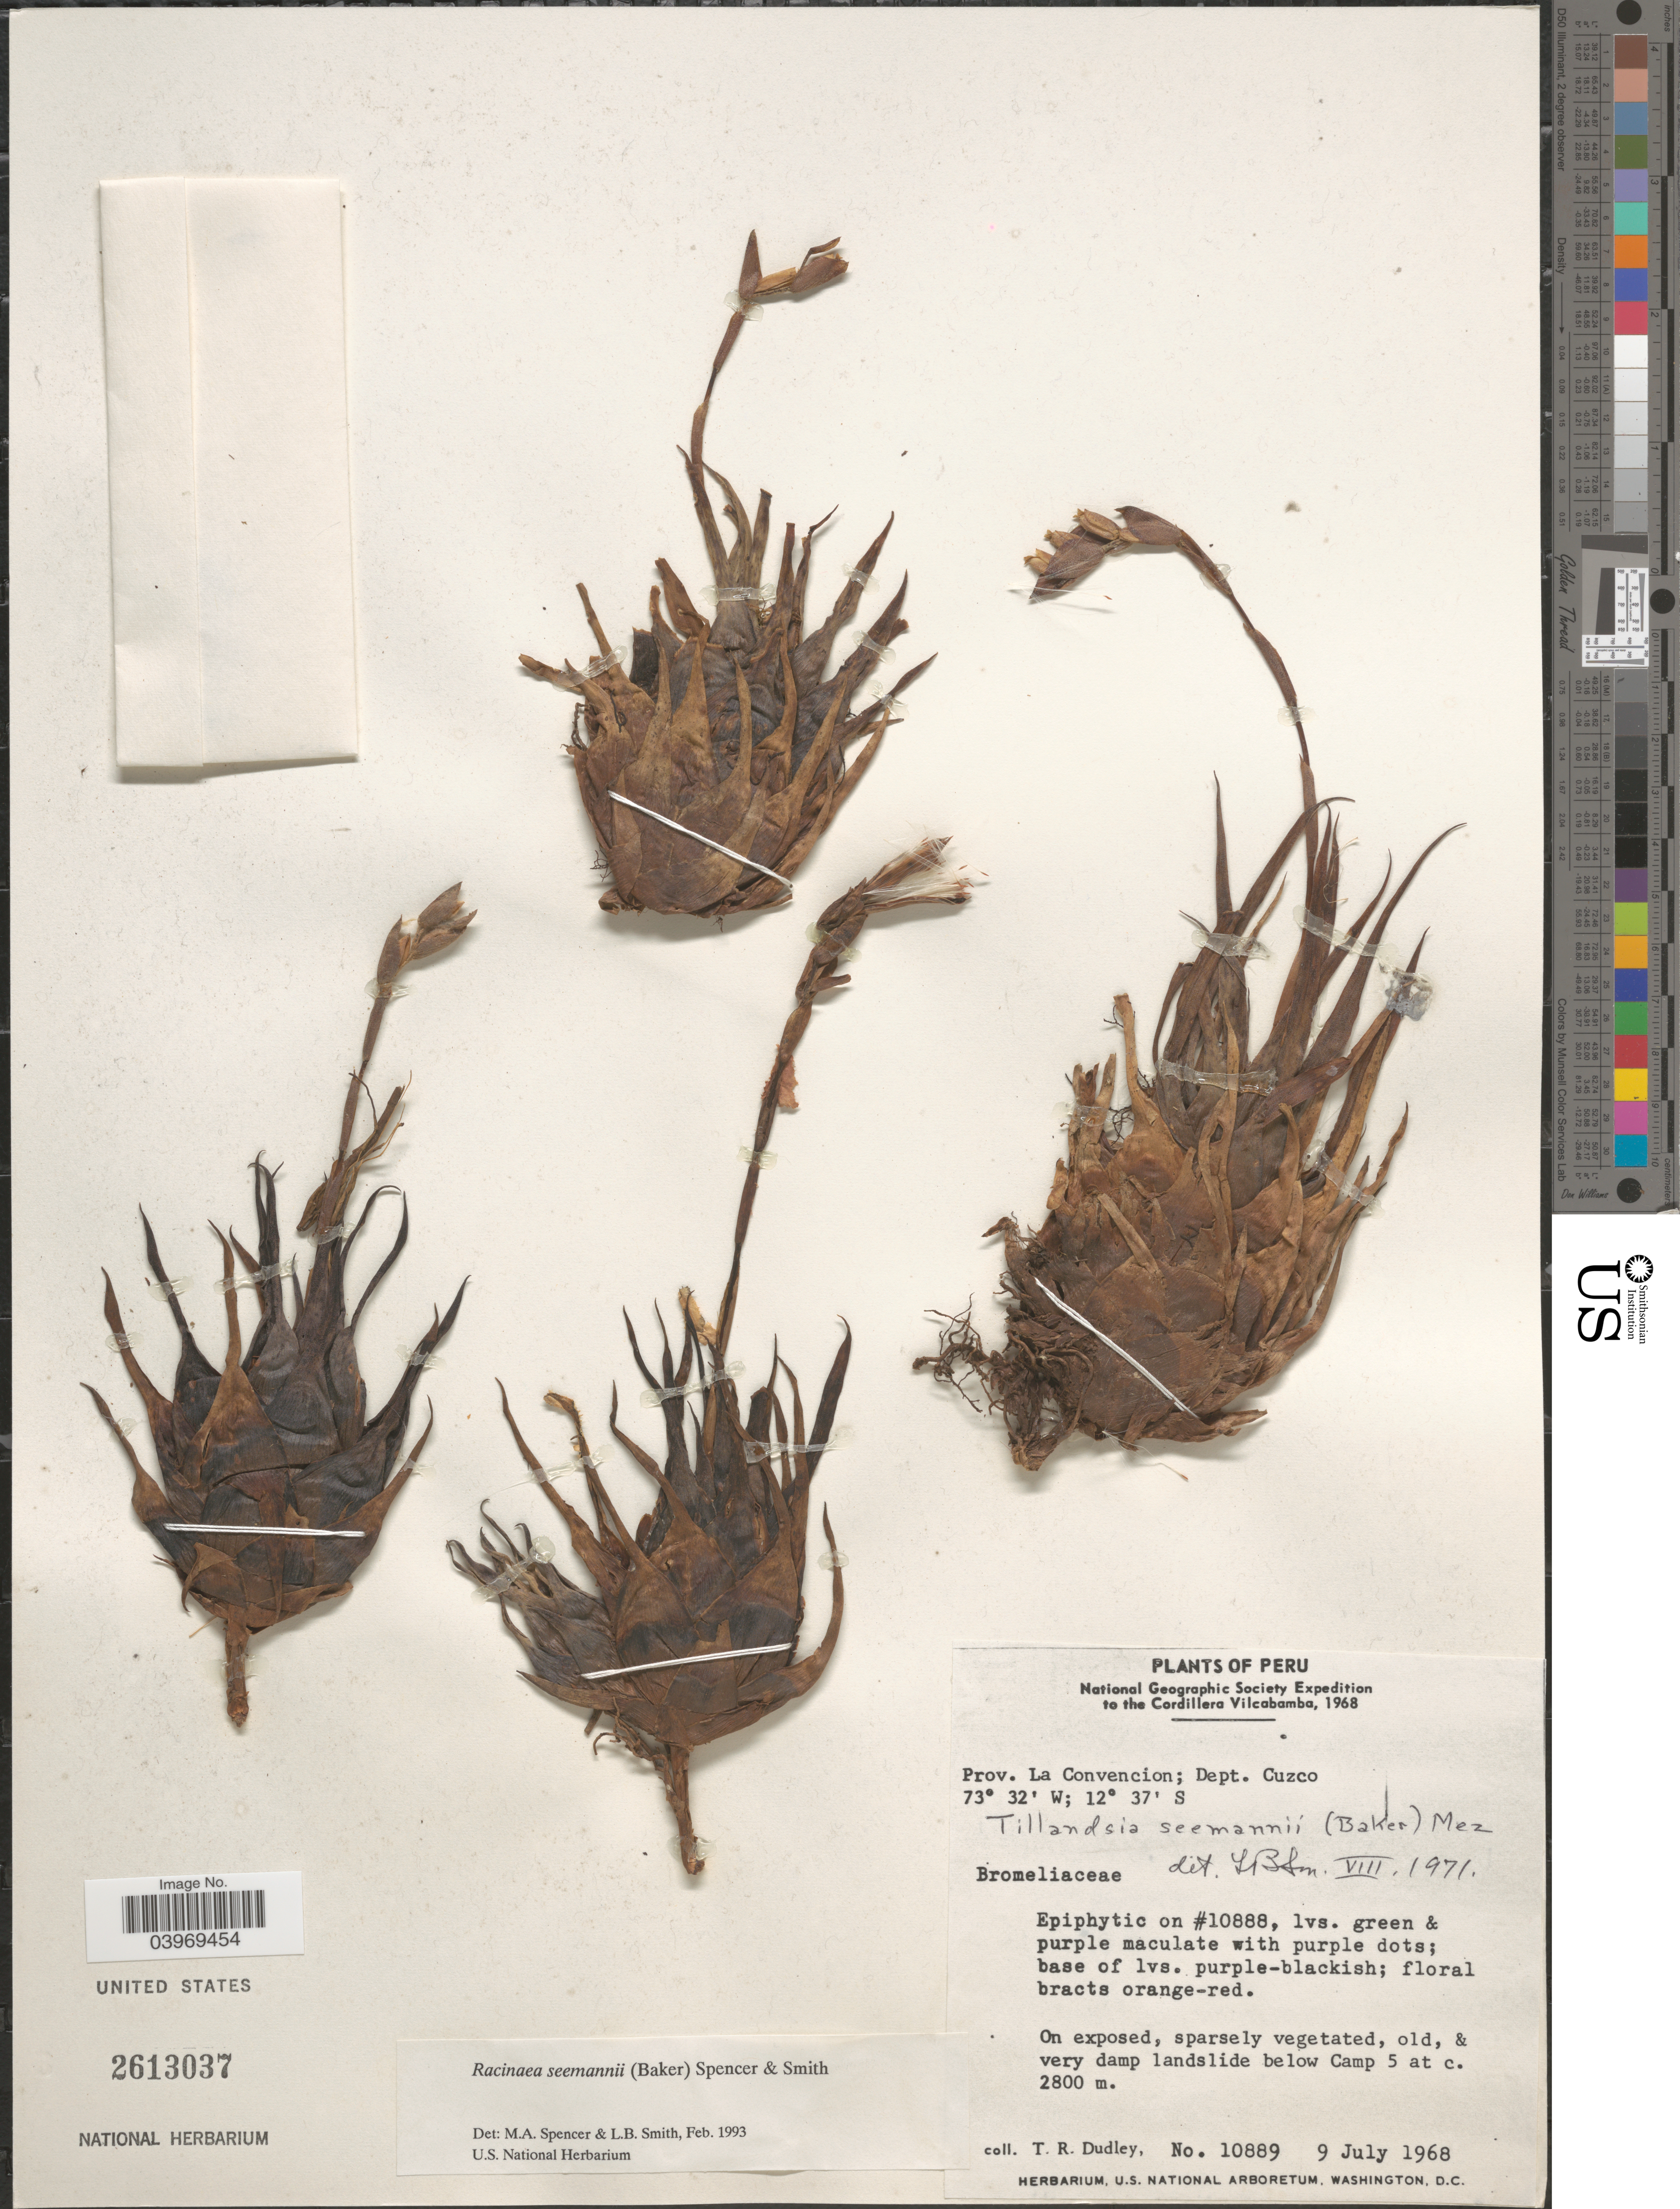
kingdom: Plantae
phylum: Tracheophyta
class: Liliopsida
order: Poales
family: Bromeliaceae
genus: Racinaea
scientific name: Racinaea seemannii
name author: (Baker) M.A. Spencer & L.B. Sm.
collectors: T. R. Dudley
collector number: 10889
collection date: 1968-07-09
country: Peru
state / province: Cusco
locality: The Cordillera Vilcabamba. Prov. La Convencion; Dept. Cuzco. On exposed, sparsely vegetated, old, & very damp landslide below Camp 5.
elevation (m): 2800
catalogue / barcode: US 2613037